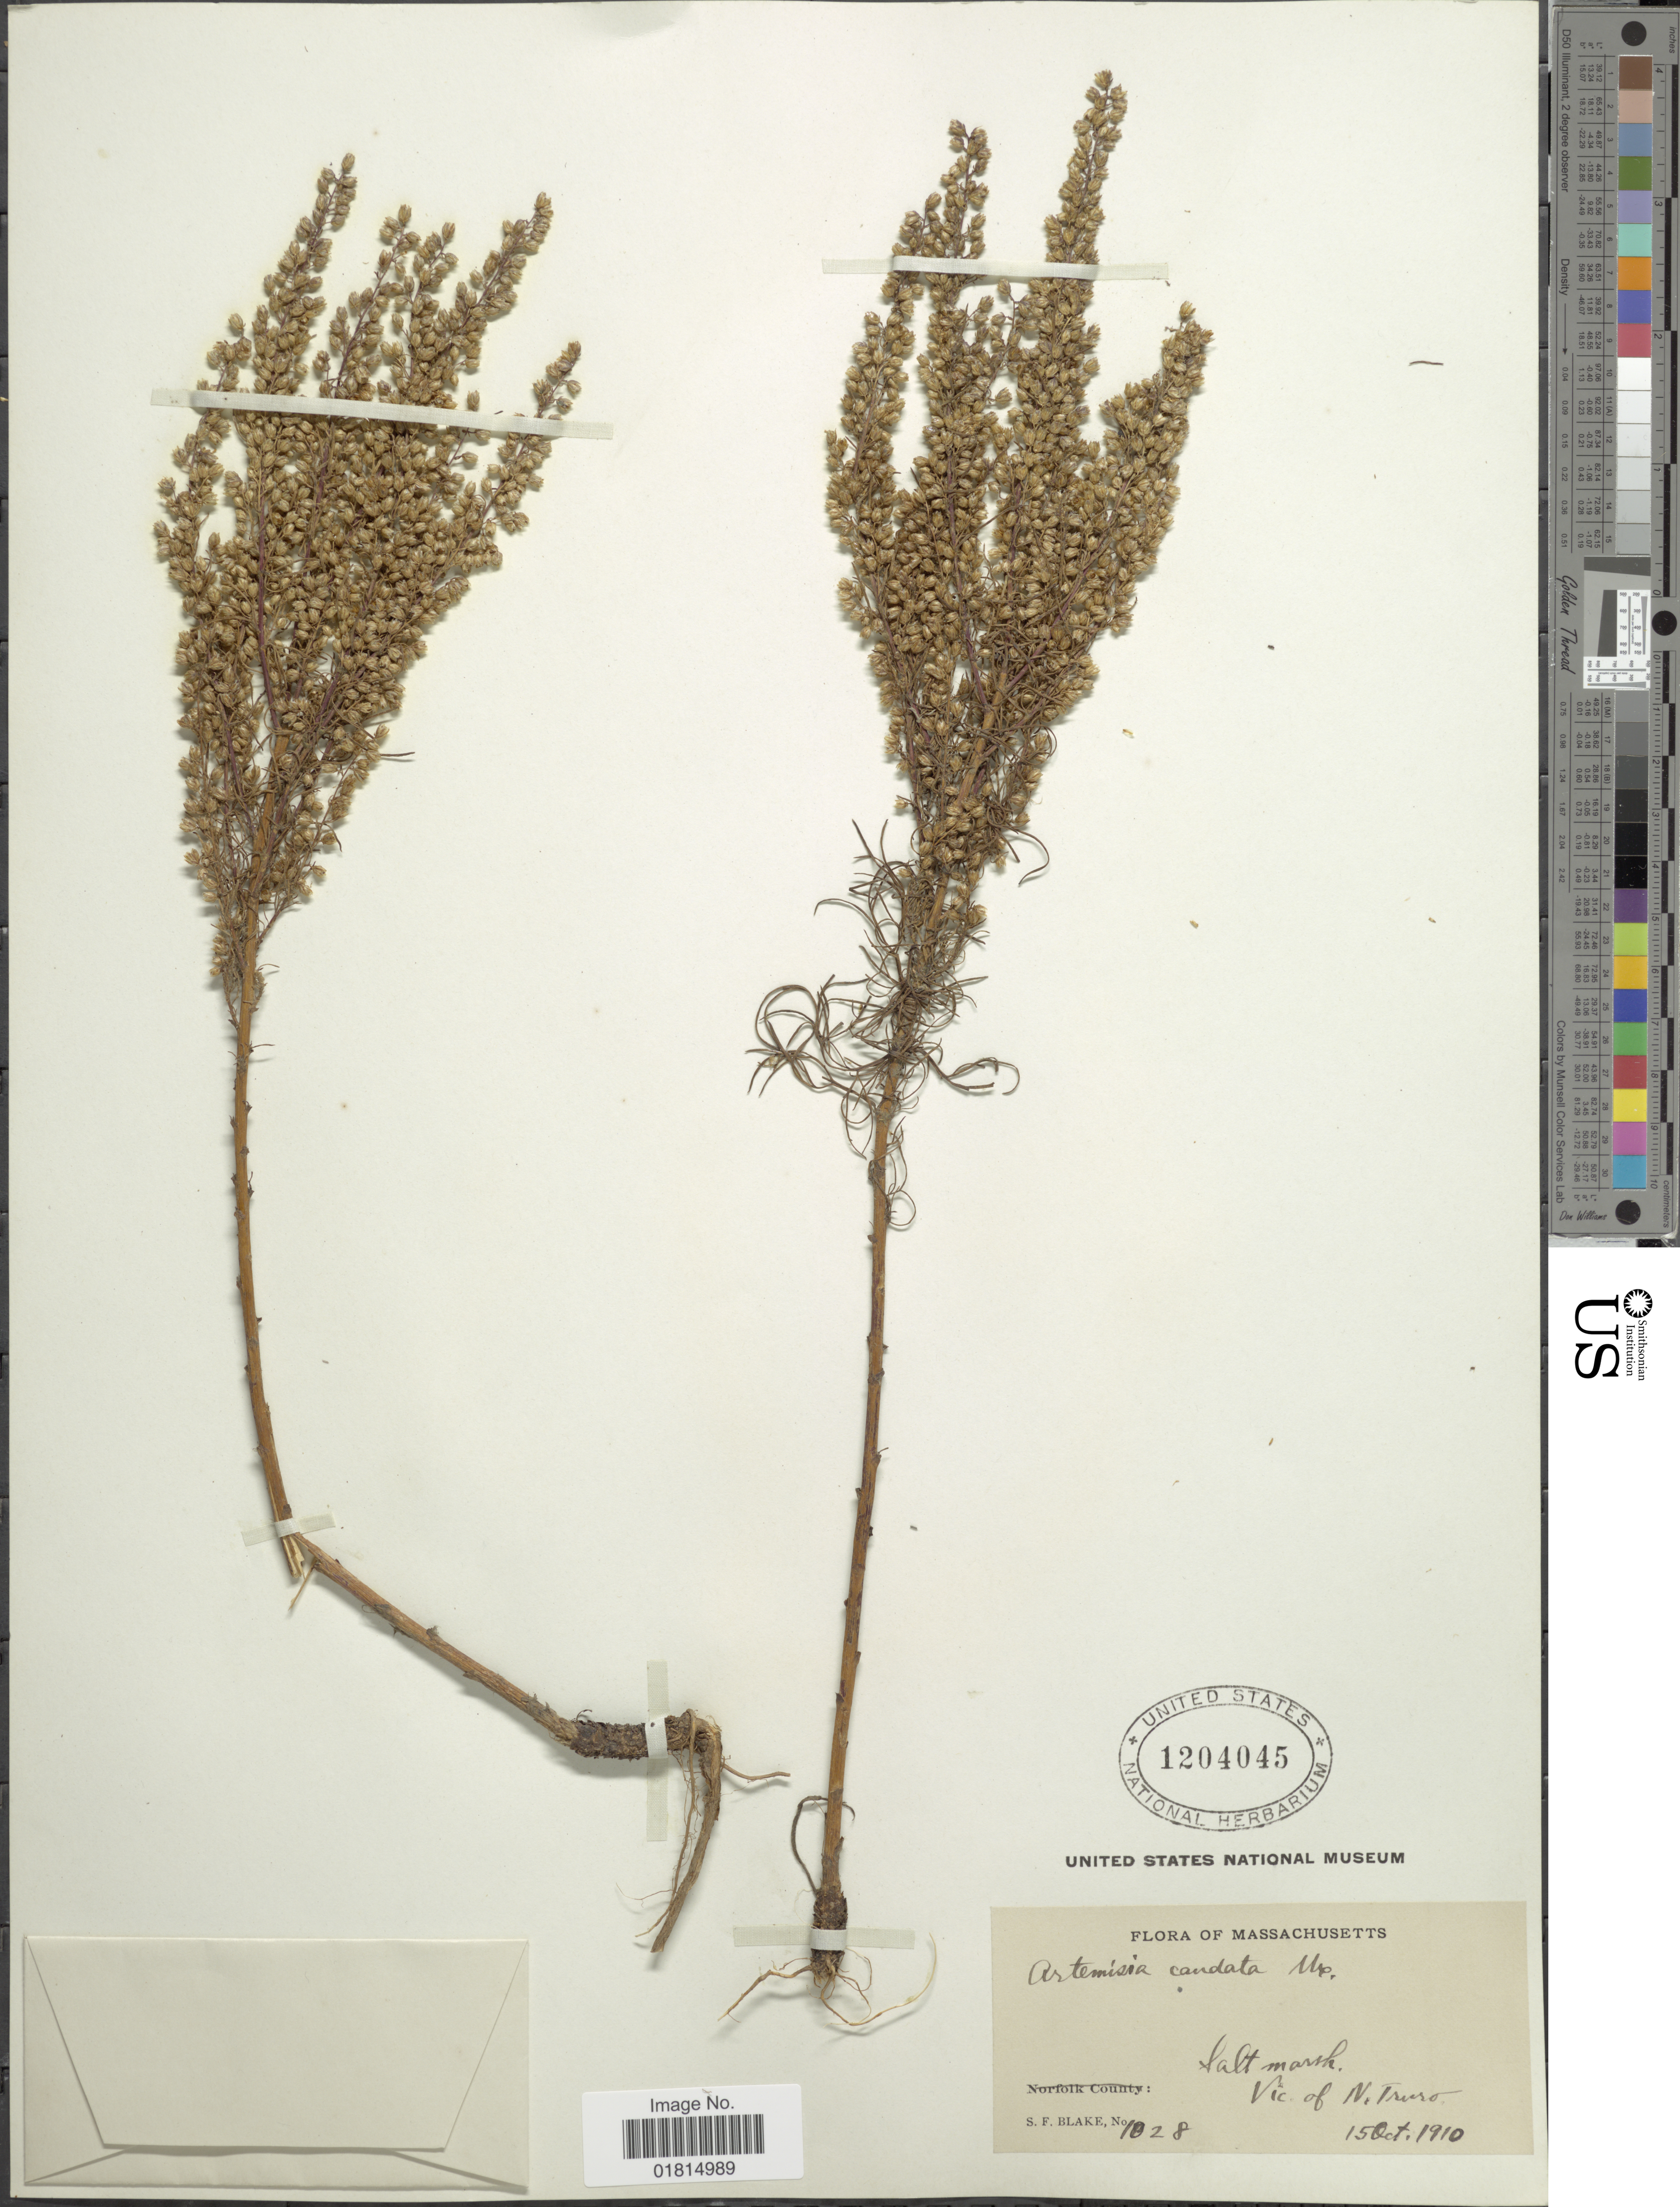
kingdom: Plantae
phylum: Tracheophyta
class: Magnoliopsida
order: Asterales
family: Asteraceae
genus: Artemisia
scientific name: Artemisia caudata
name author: Michx.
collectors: S. Blake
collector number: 1028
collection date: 1910-10-15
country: United States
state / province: Massachusetts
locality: Salt marsh. Vic. of N. Truro.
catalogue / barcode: US 1204045